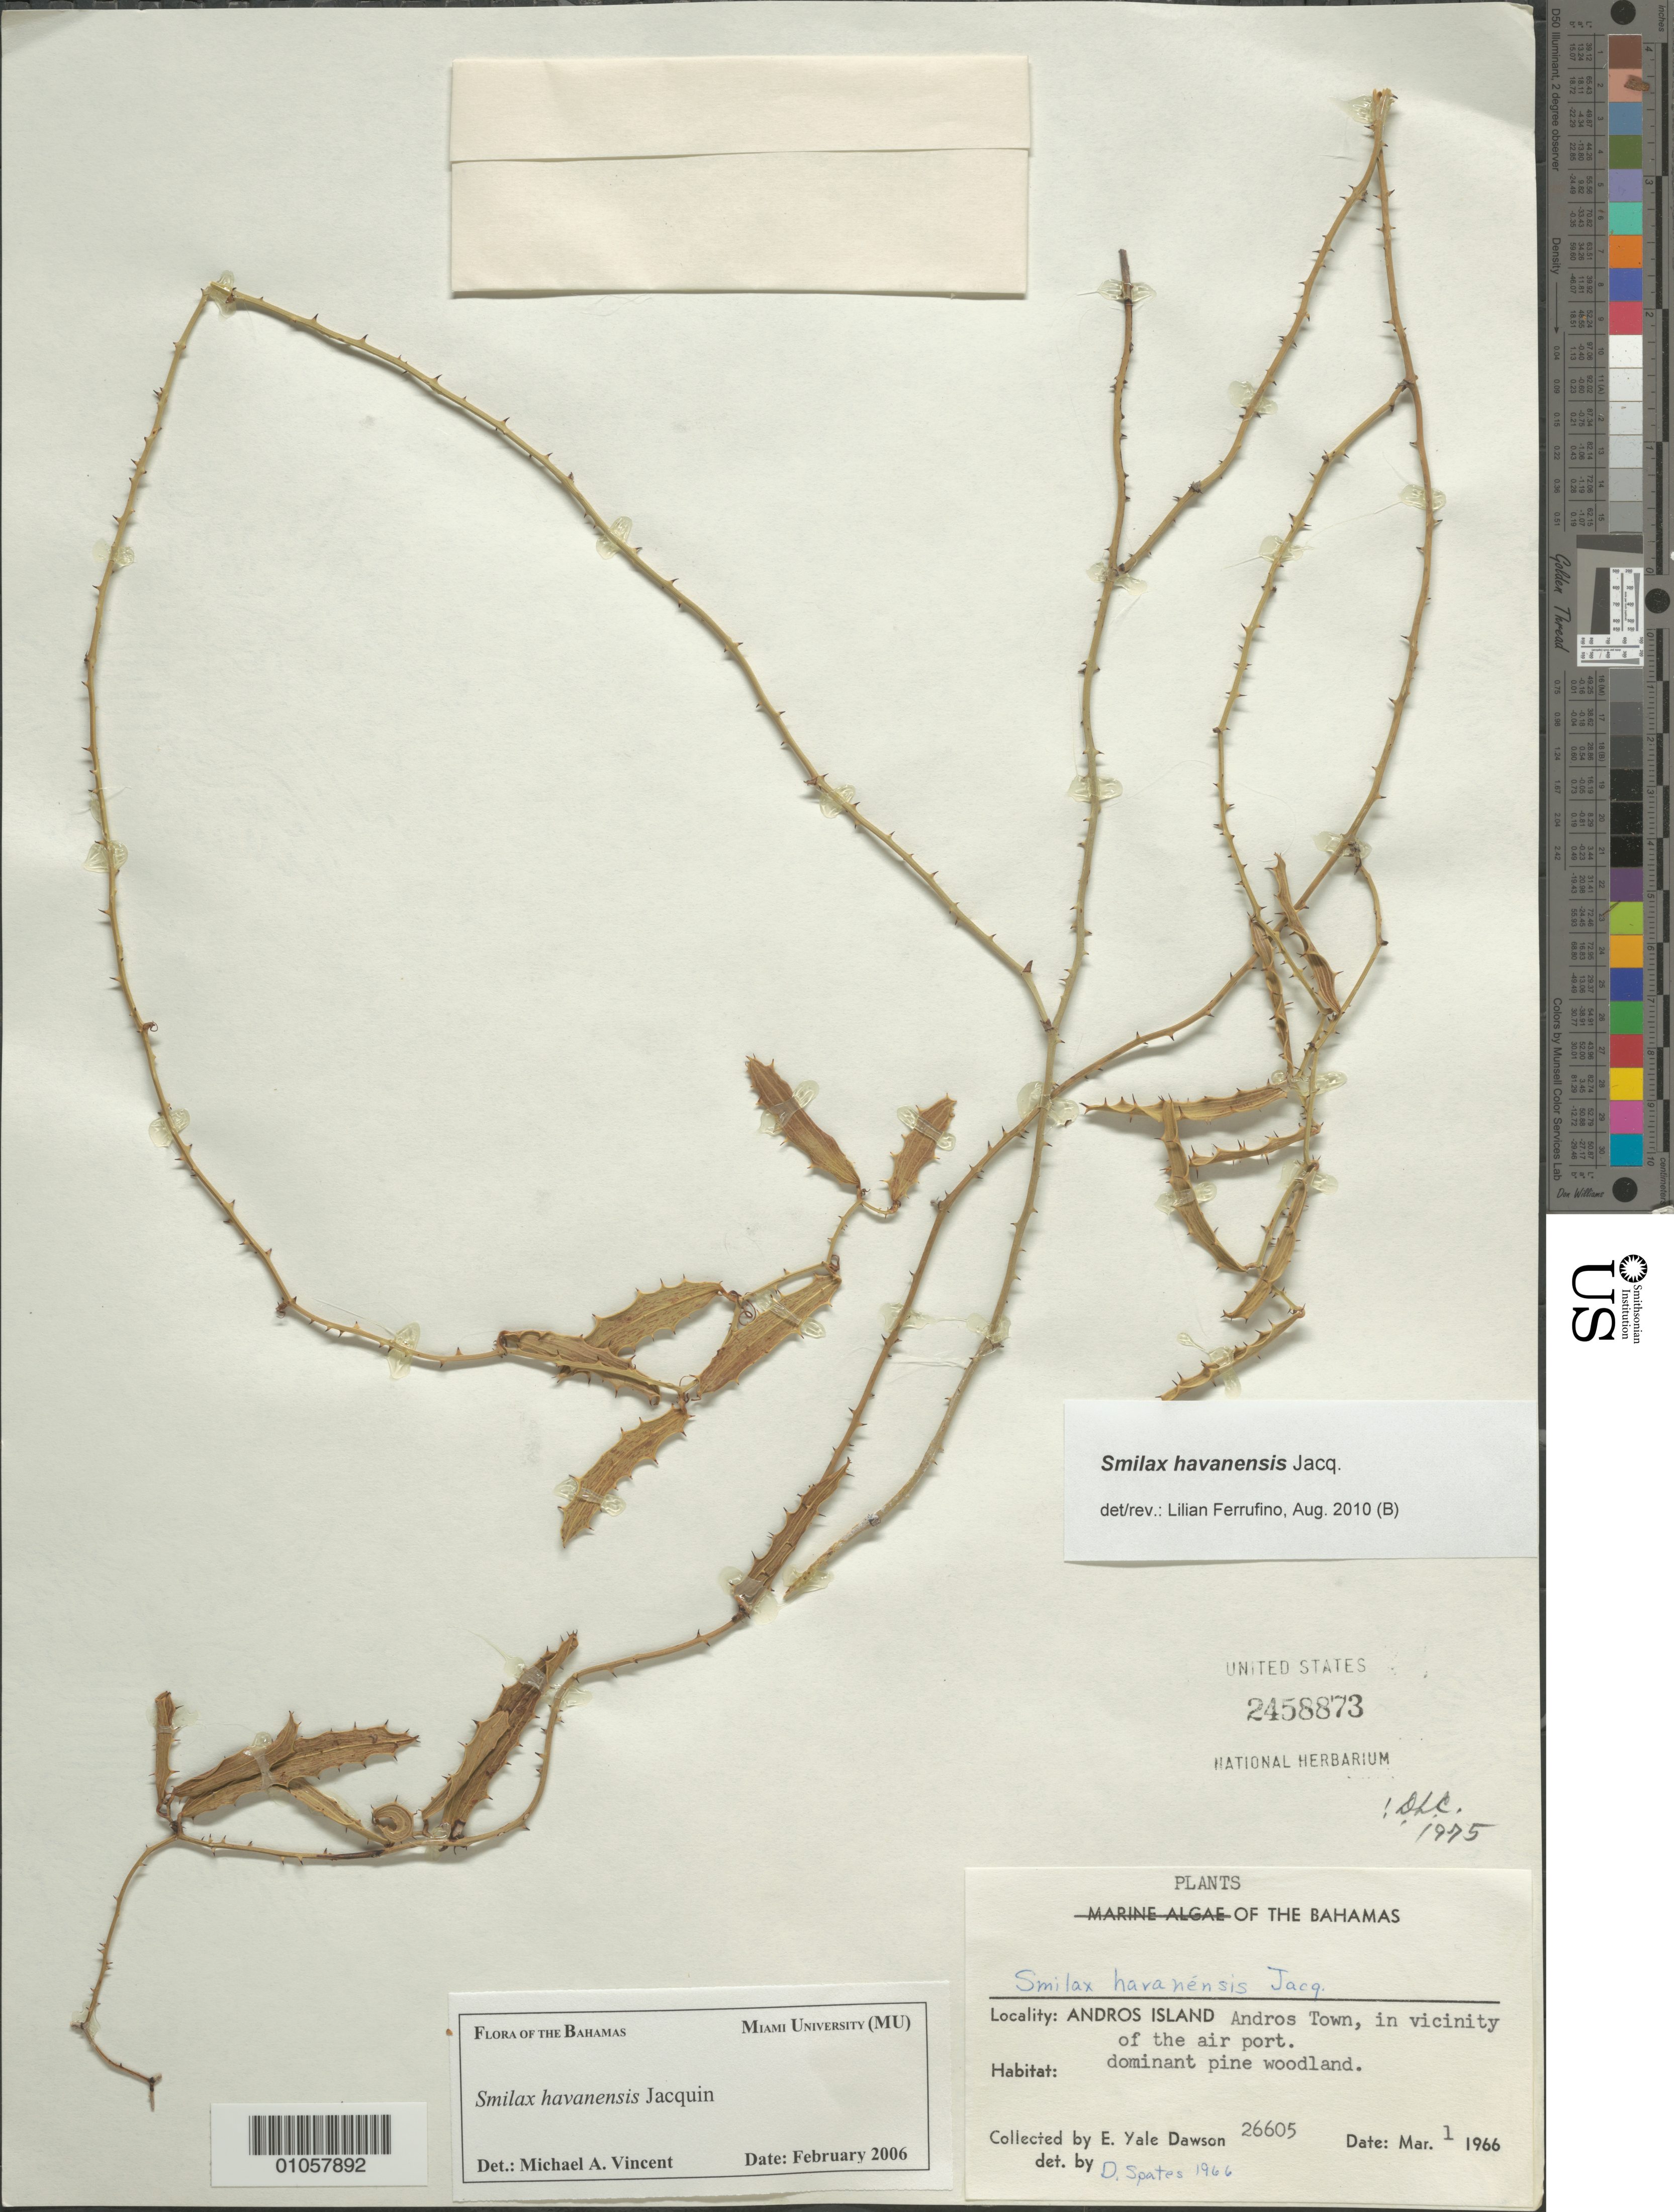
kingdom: Plantae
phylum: Tracheophyta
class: Liliopsida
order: Liliales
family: Smilacaceae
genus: Smilax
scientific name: Smilax havanensis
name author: Jacq.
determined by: Ferrufino, L., (USJ), Herbario Universidad de Costa Rica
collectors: E. Y. Dawson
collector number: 26605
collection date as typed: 01 Mar 1966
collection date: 1966-03-01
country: Bahamas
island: Andros I.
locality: Andros Town, vicinity of airport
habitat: Dominant pine woodland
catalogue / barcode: US 2458873